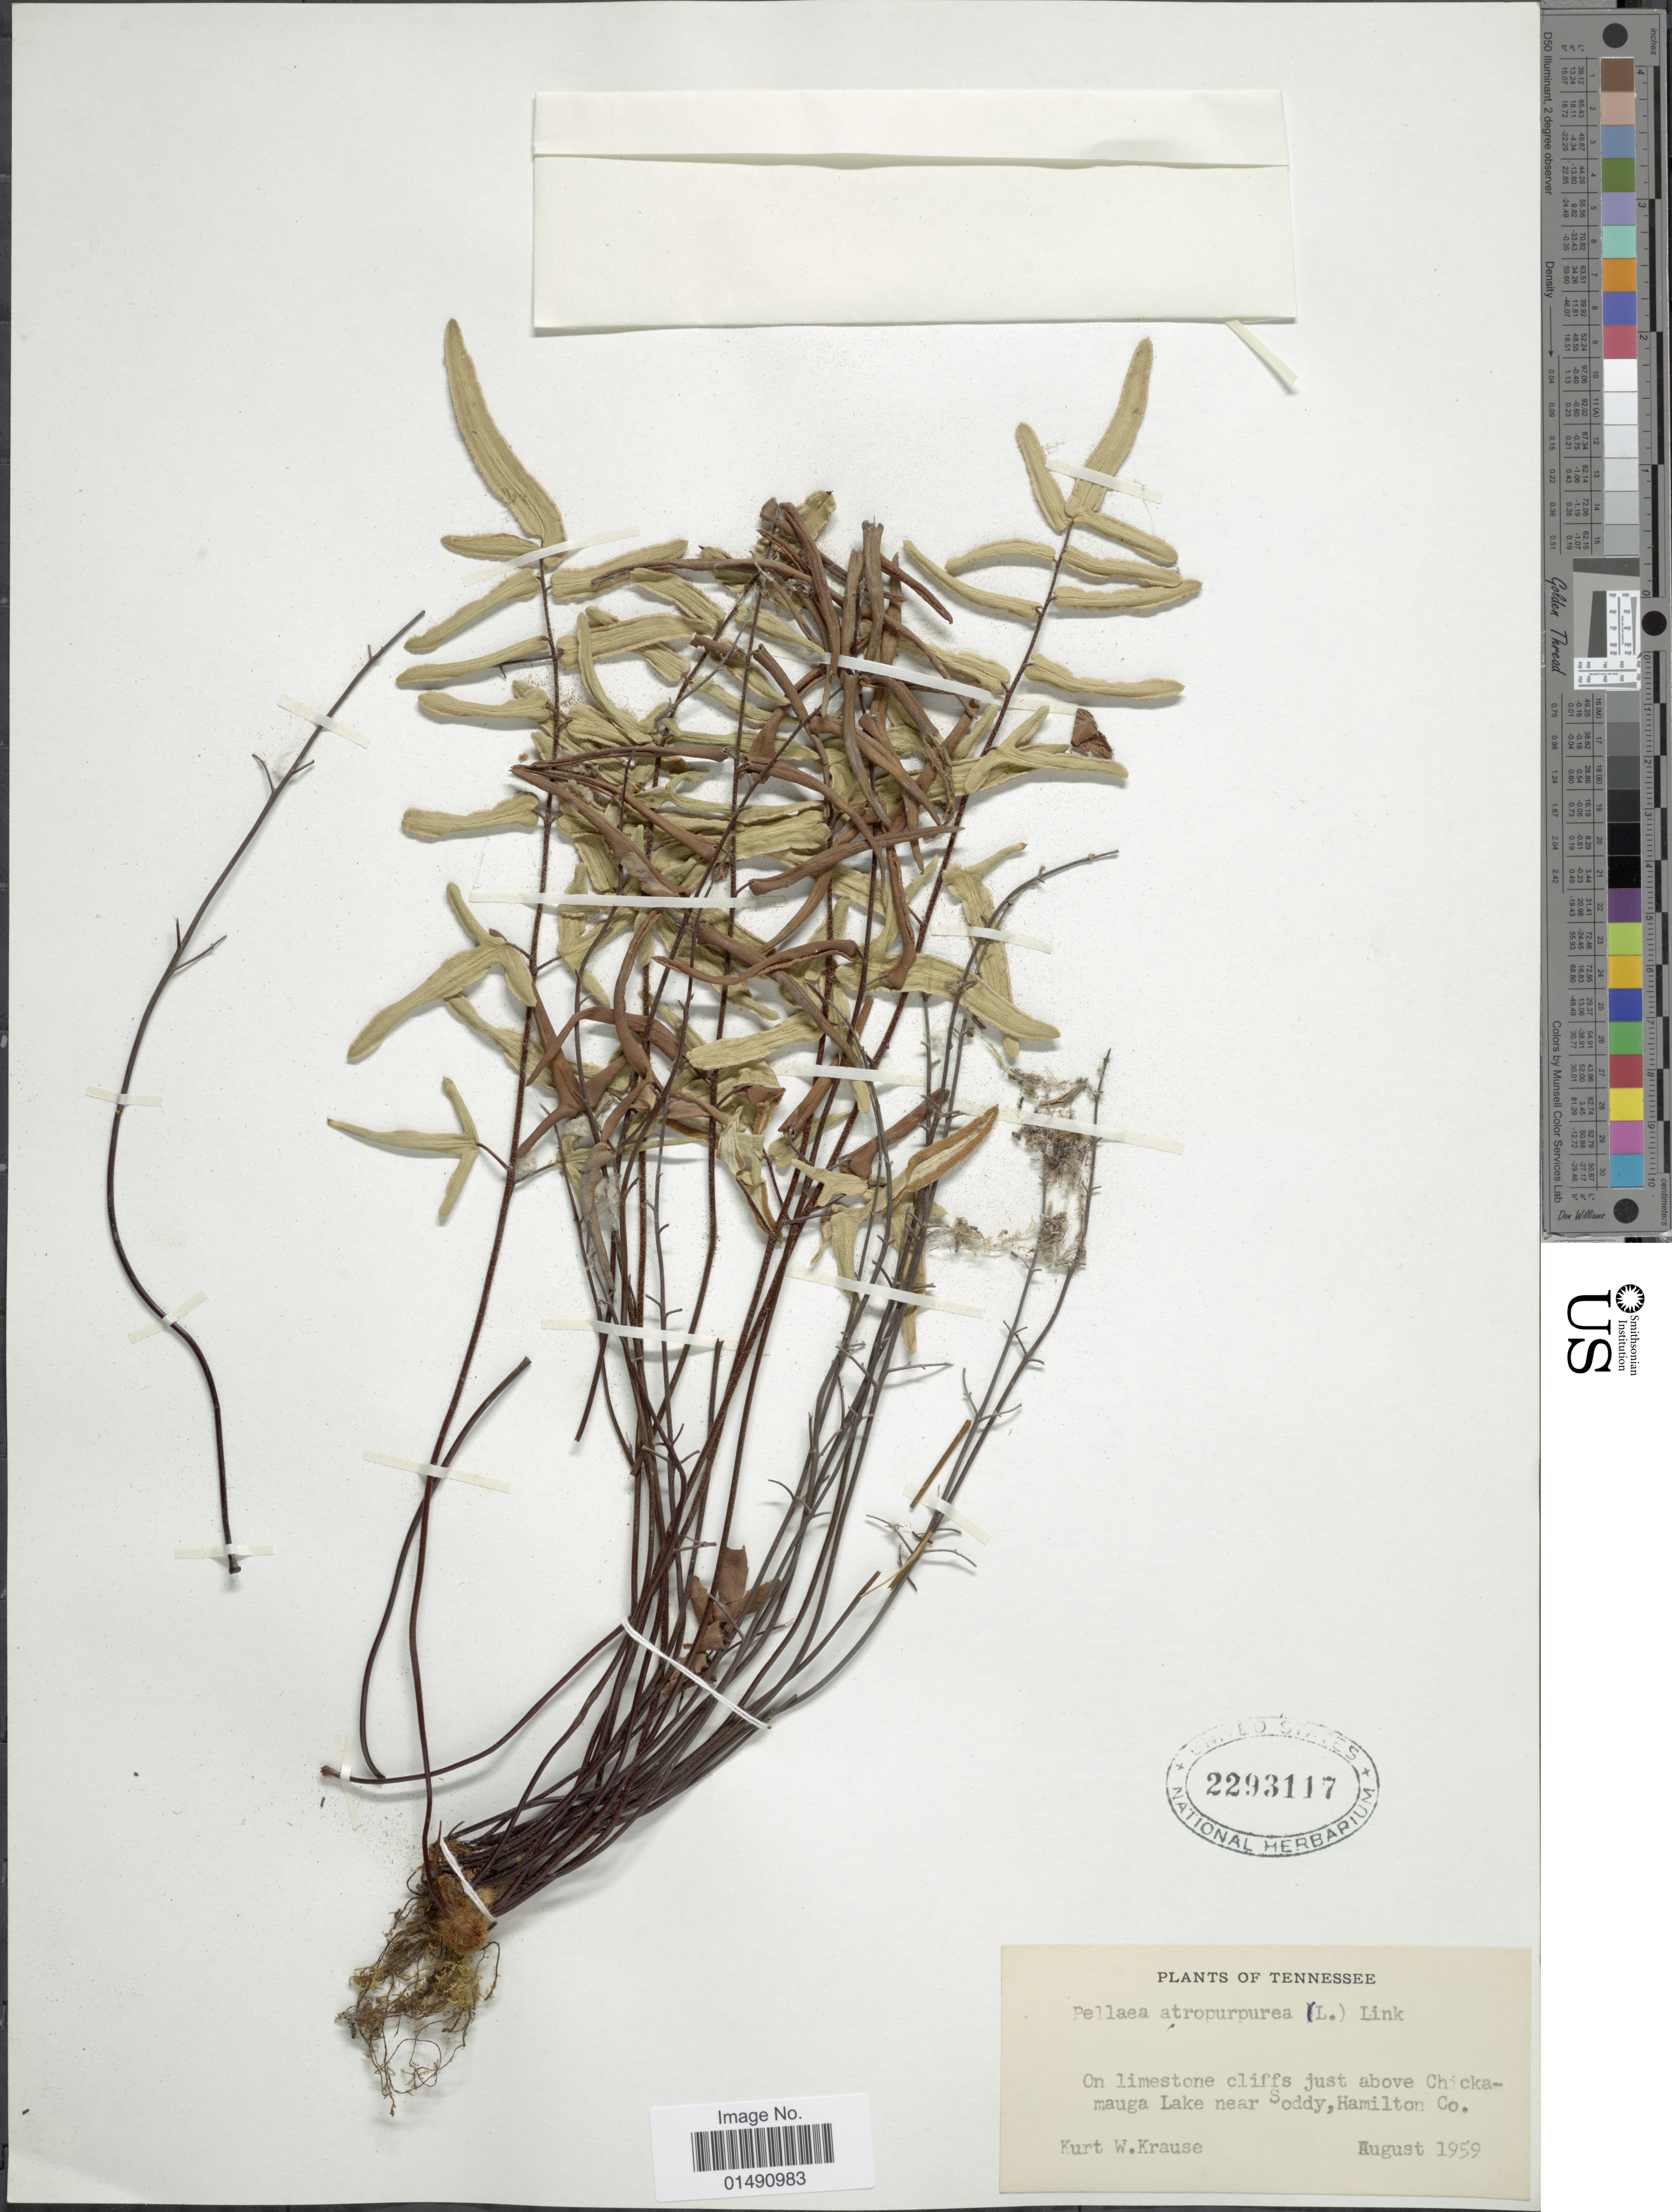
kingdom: Plantae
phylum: Tracheophyta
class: Polypodiopsida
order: Polypodiales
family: Pteridaceae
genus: Pellaea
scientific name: Pellaea atropurpurea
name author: (L.) Link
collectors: K. Krause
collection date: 1959-08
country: United States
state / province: Tennessee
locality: On limestone cliffs just above Chikamauga Lake near Soddy, Hamilton Co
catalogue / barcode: US 2293117